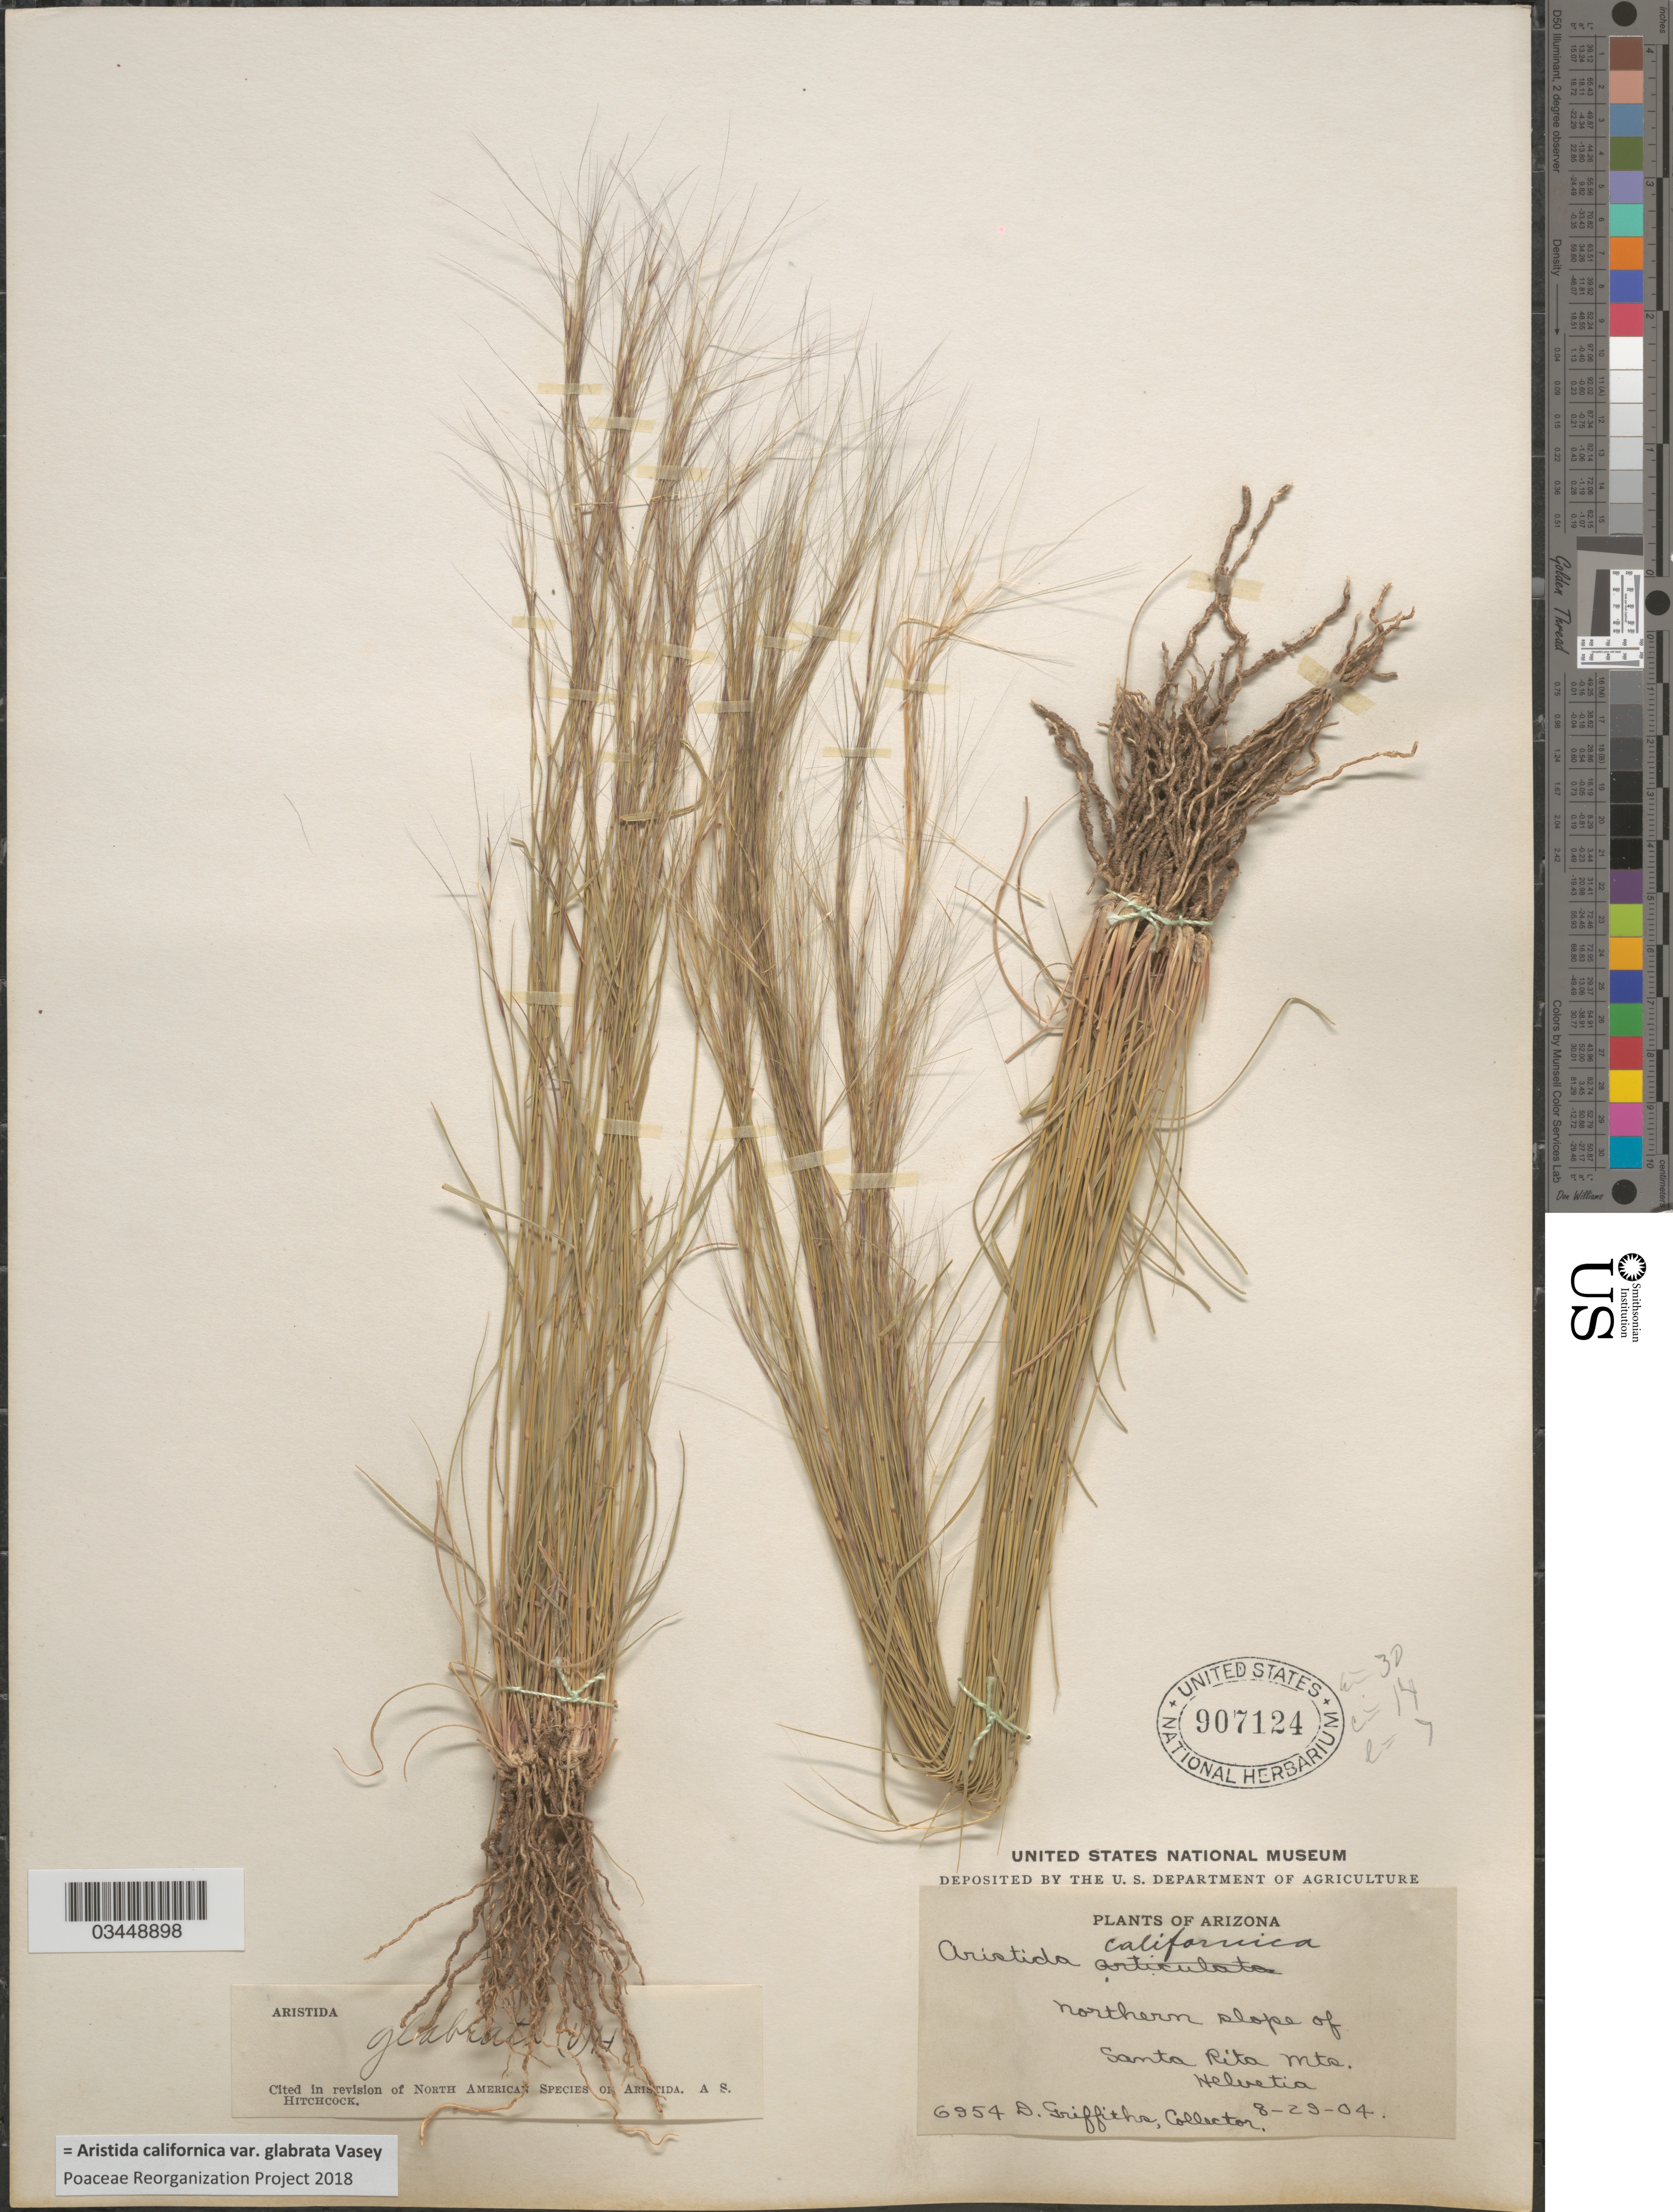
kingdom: Plantae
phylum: Tracheophyta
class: Liliopsida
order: Poales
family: Poaceae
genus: Aristida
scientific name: Aristida californica var. glabrata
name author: Vasey in Brandegee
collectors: D. Griffiths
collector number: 6954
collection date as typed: Transcribed d/m/y: 29/8/4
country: United States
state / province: Arizona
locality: Northern slope of Santa Rita Mts. Helvetia.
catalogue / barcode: US 907124